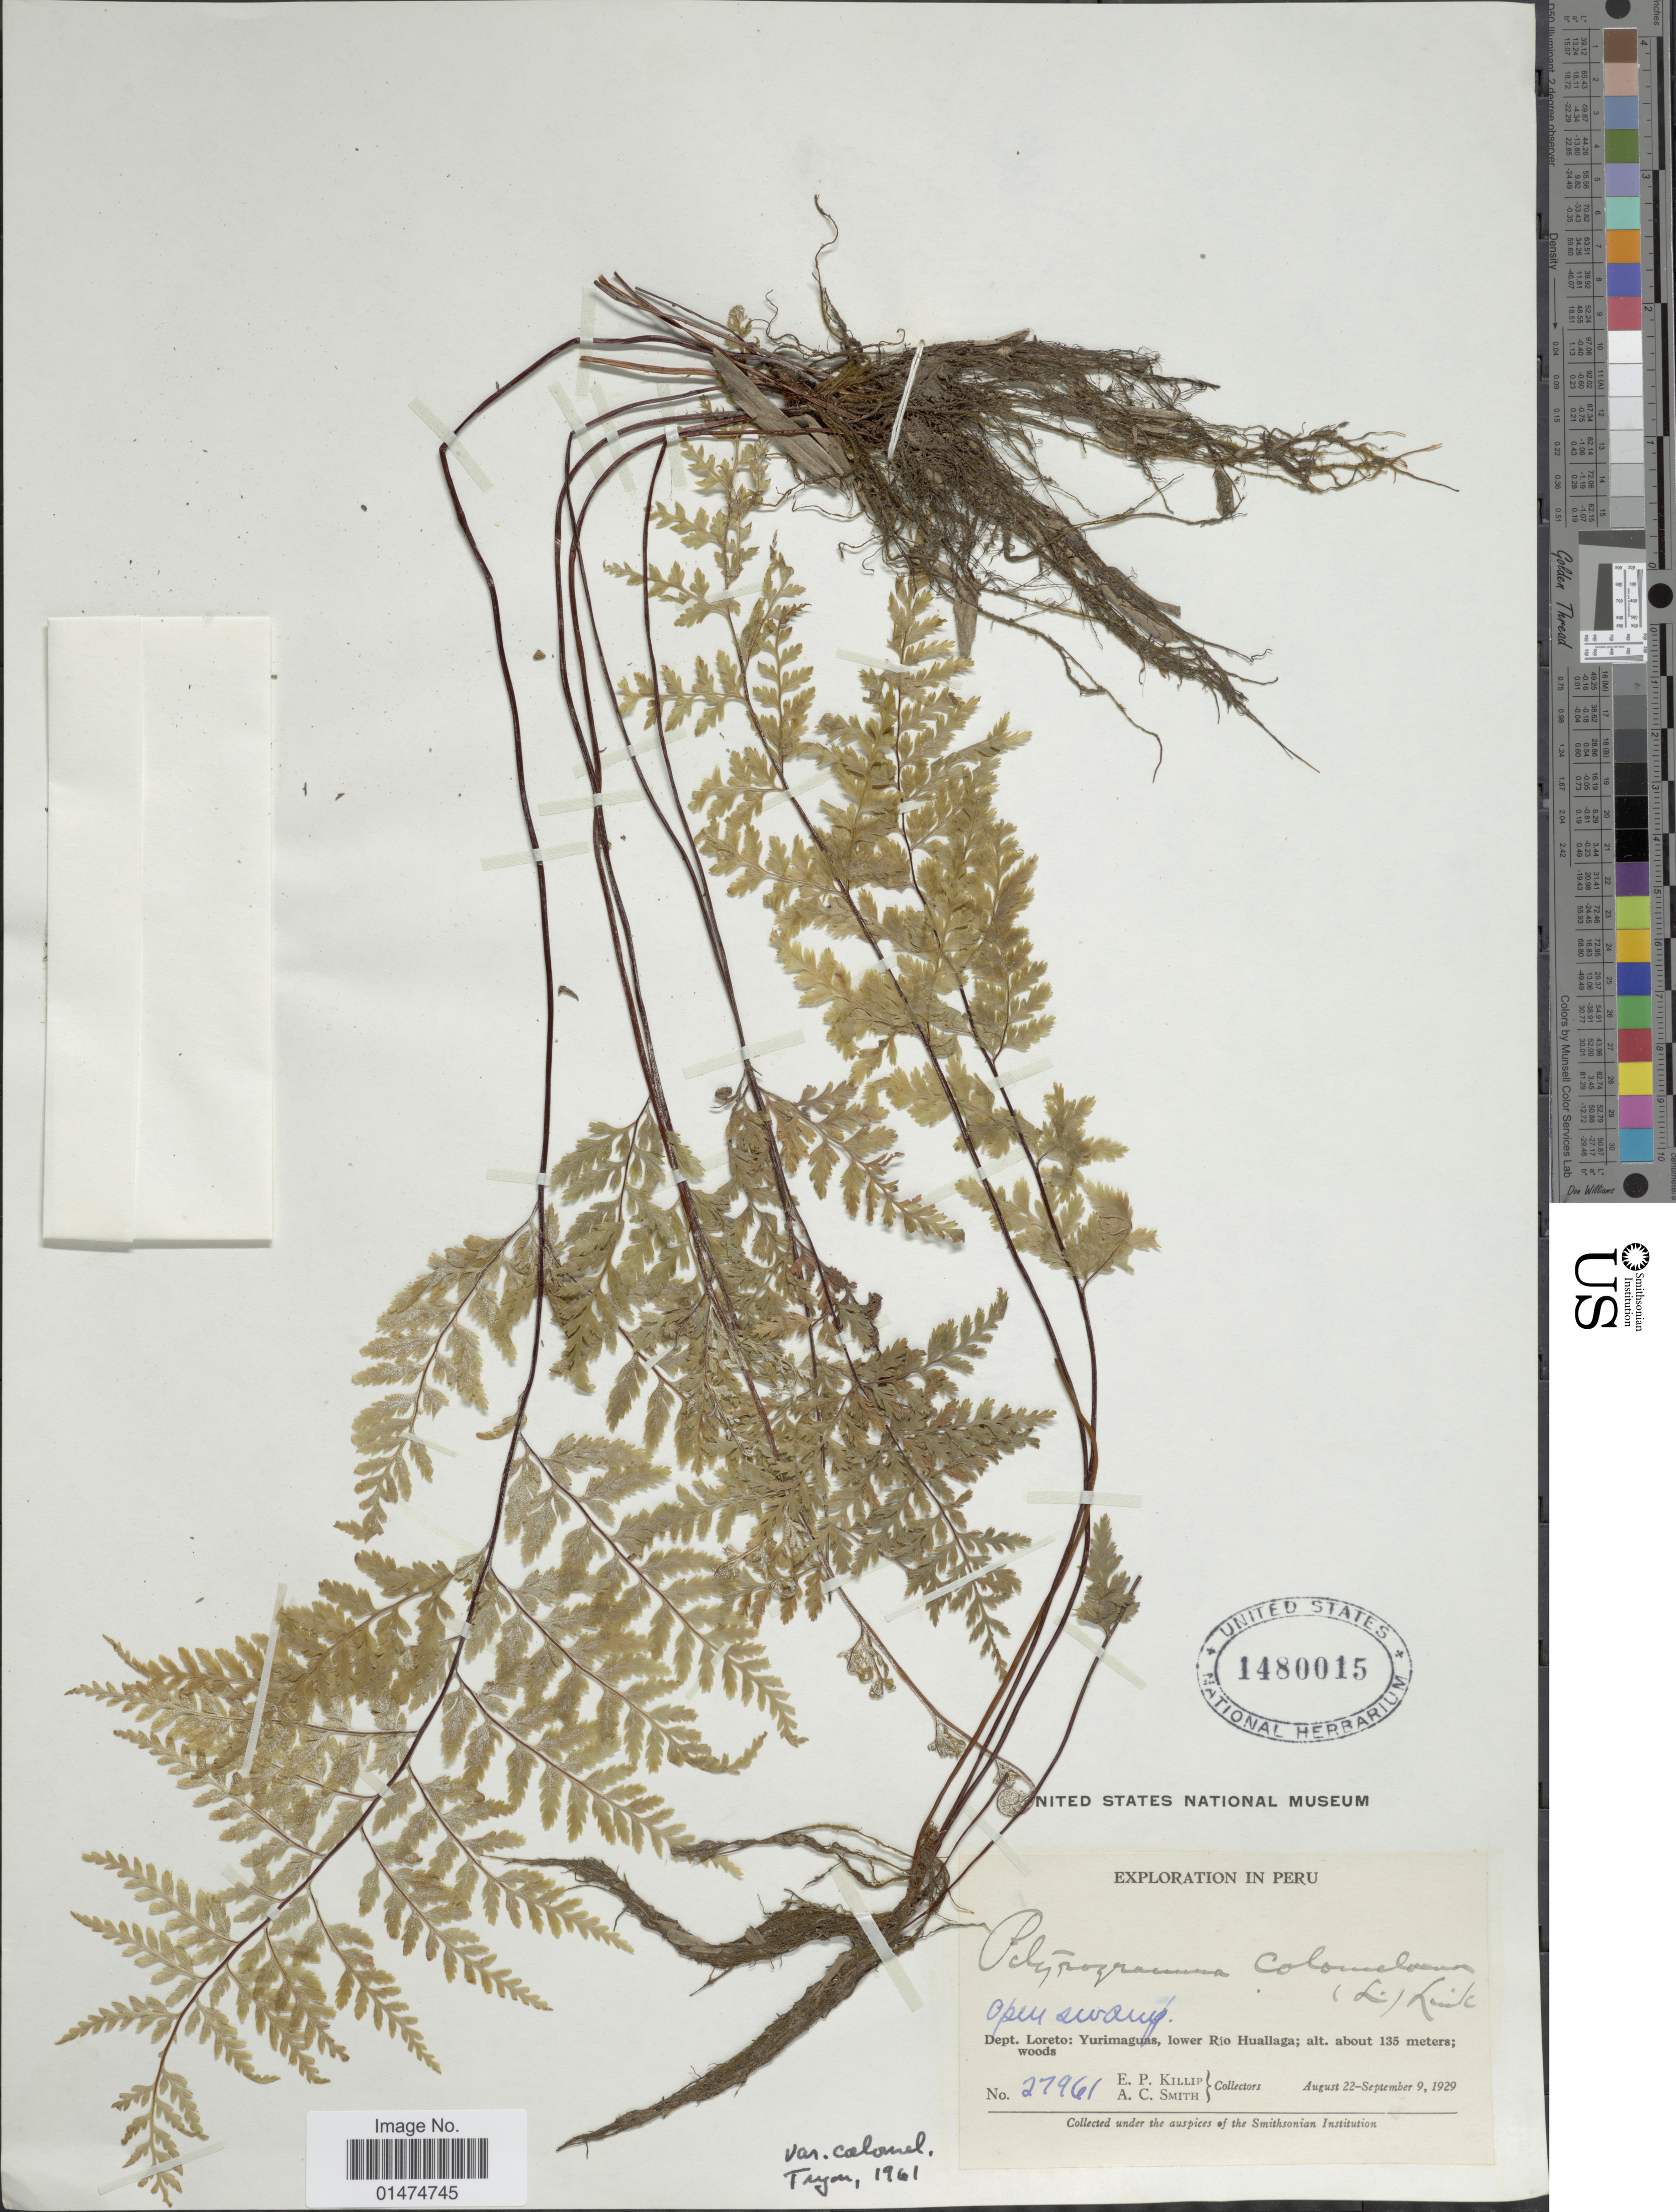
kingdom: Plantae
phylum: Tracheophyta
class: Polypodiopsida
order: Polypodiales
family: Pteridaceae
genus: Pityrogramma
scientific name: Pityrogramma calomelanos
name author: (L.) Link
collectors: E. P. Killip & A. C. Smith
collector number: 27961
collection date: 1929-08-22/1929-09-09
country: Peru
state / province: Loreto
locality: Dept. Loreto: Yurimaguas, lower Rio Huallaga.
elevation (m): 135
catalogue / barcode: US 1480015